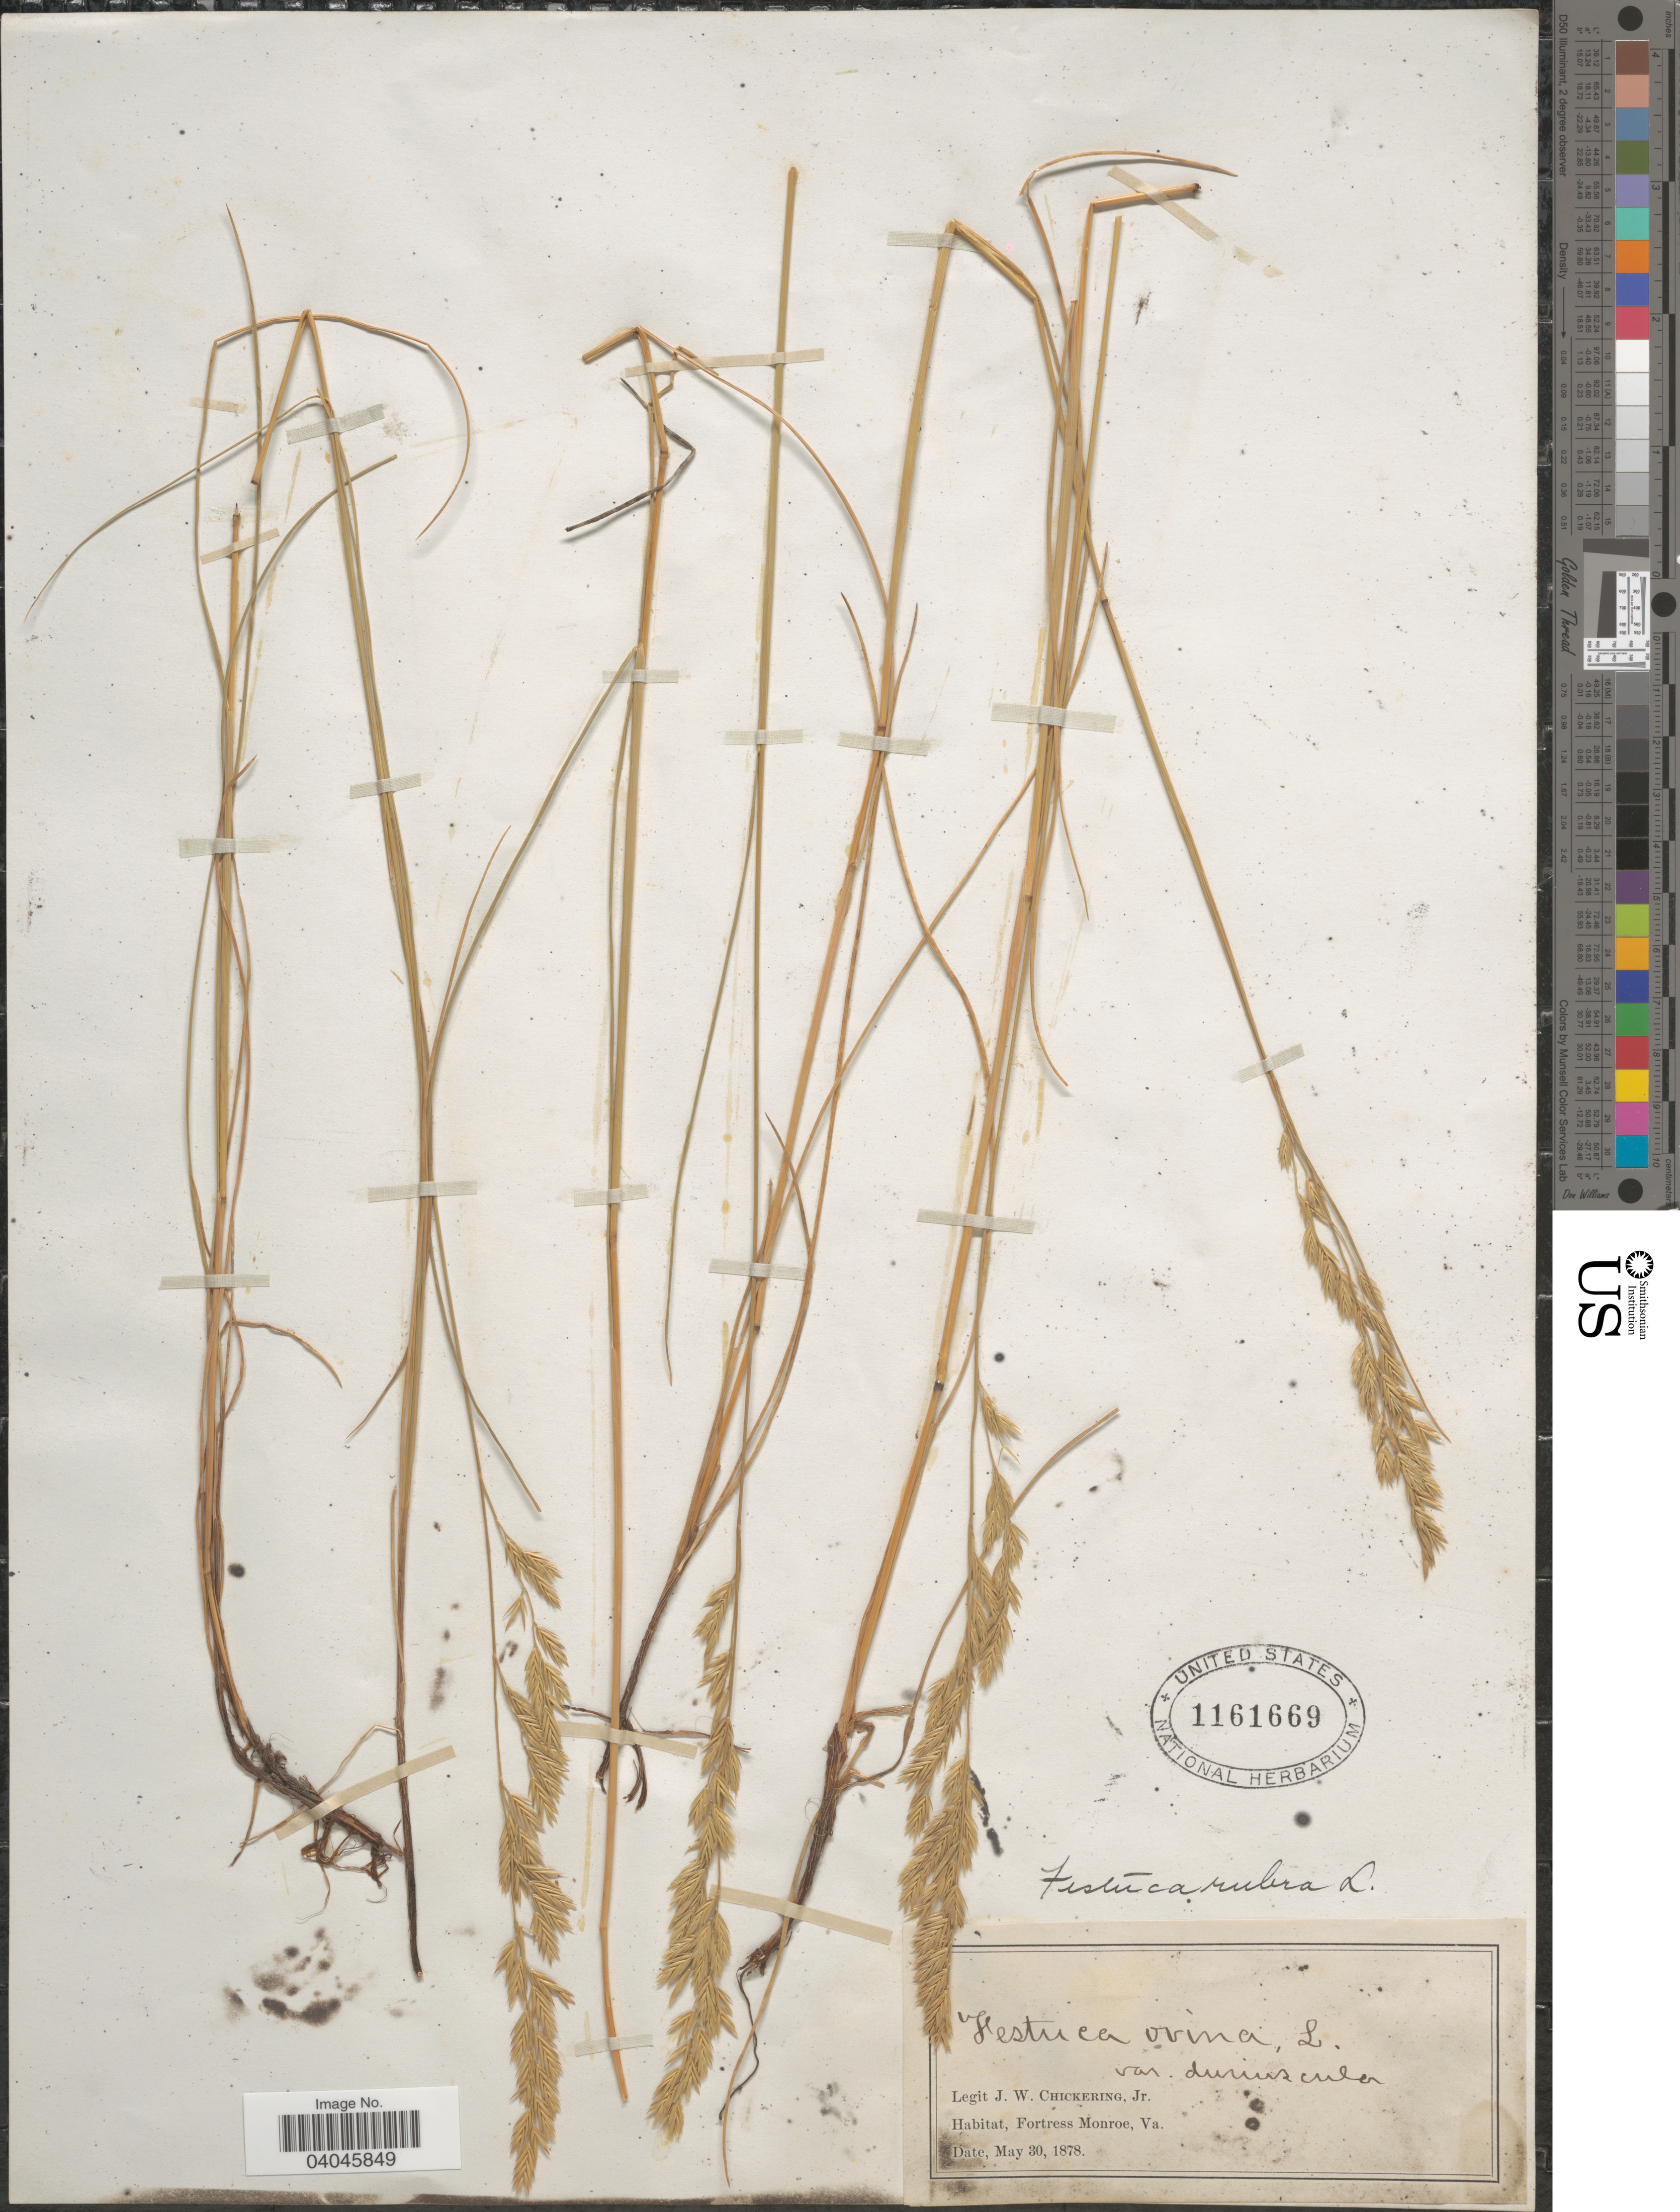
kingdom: Plantae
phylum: Tracheophyta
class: Liliopsida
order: Poales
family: Poaceae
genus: Festuca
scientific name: Festuca rubra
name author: L.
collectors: J. W. Chickering Jr.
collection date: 1878-05-30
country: United States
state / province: Virginia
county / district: City of Hampton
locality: Fortress Monroe.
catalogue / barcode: US 1161669